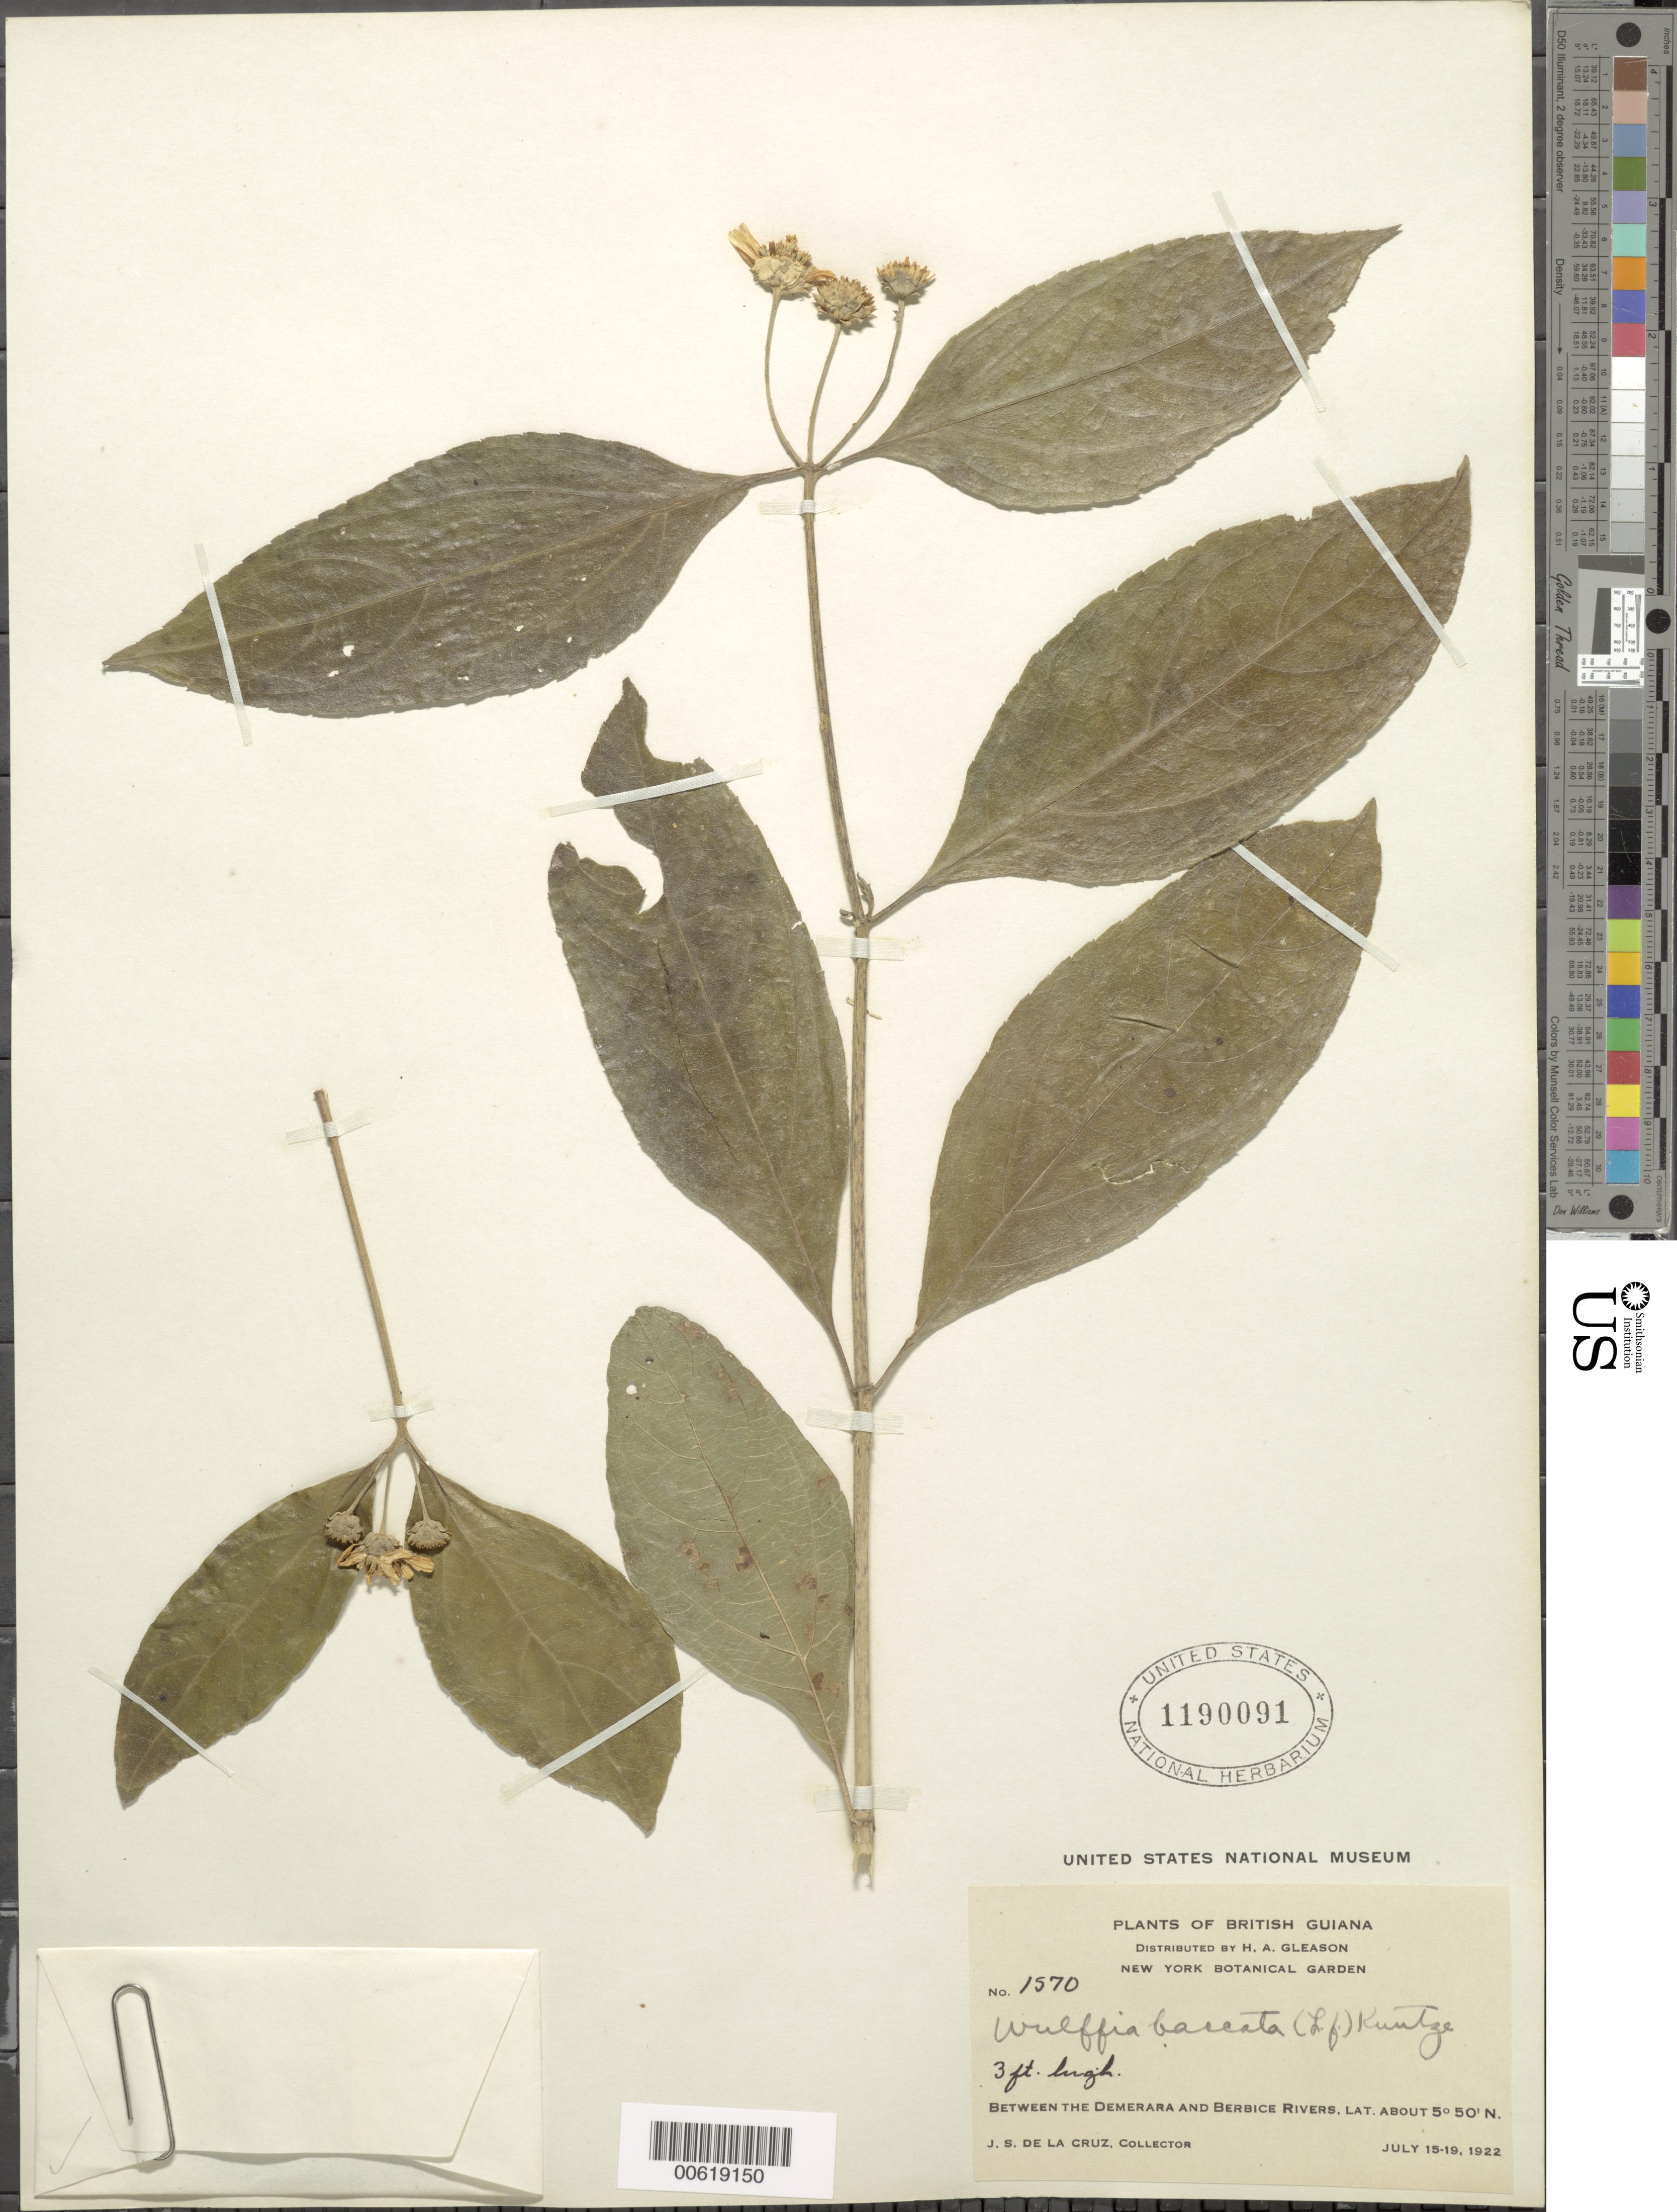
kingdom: Plantae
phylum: Tracheophyta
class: Magnoliopsida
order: Asterales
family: Asteraceae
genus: Wulffia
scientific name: Wulffia baccata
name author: (L. f.) Kuntze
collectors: J. S. de la Cruz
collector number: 1570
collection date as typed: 15-Jul-22 to 19-Jul-22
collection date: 1922-07-15/1922-07-19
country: Guyana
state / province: U. Demerara-Berbice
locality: Demerara River to the Berbice River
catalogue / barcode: US 1190091